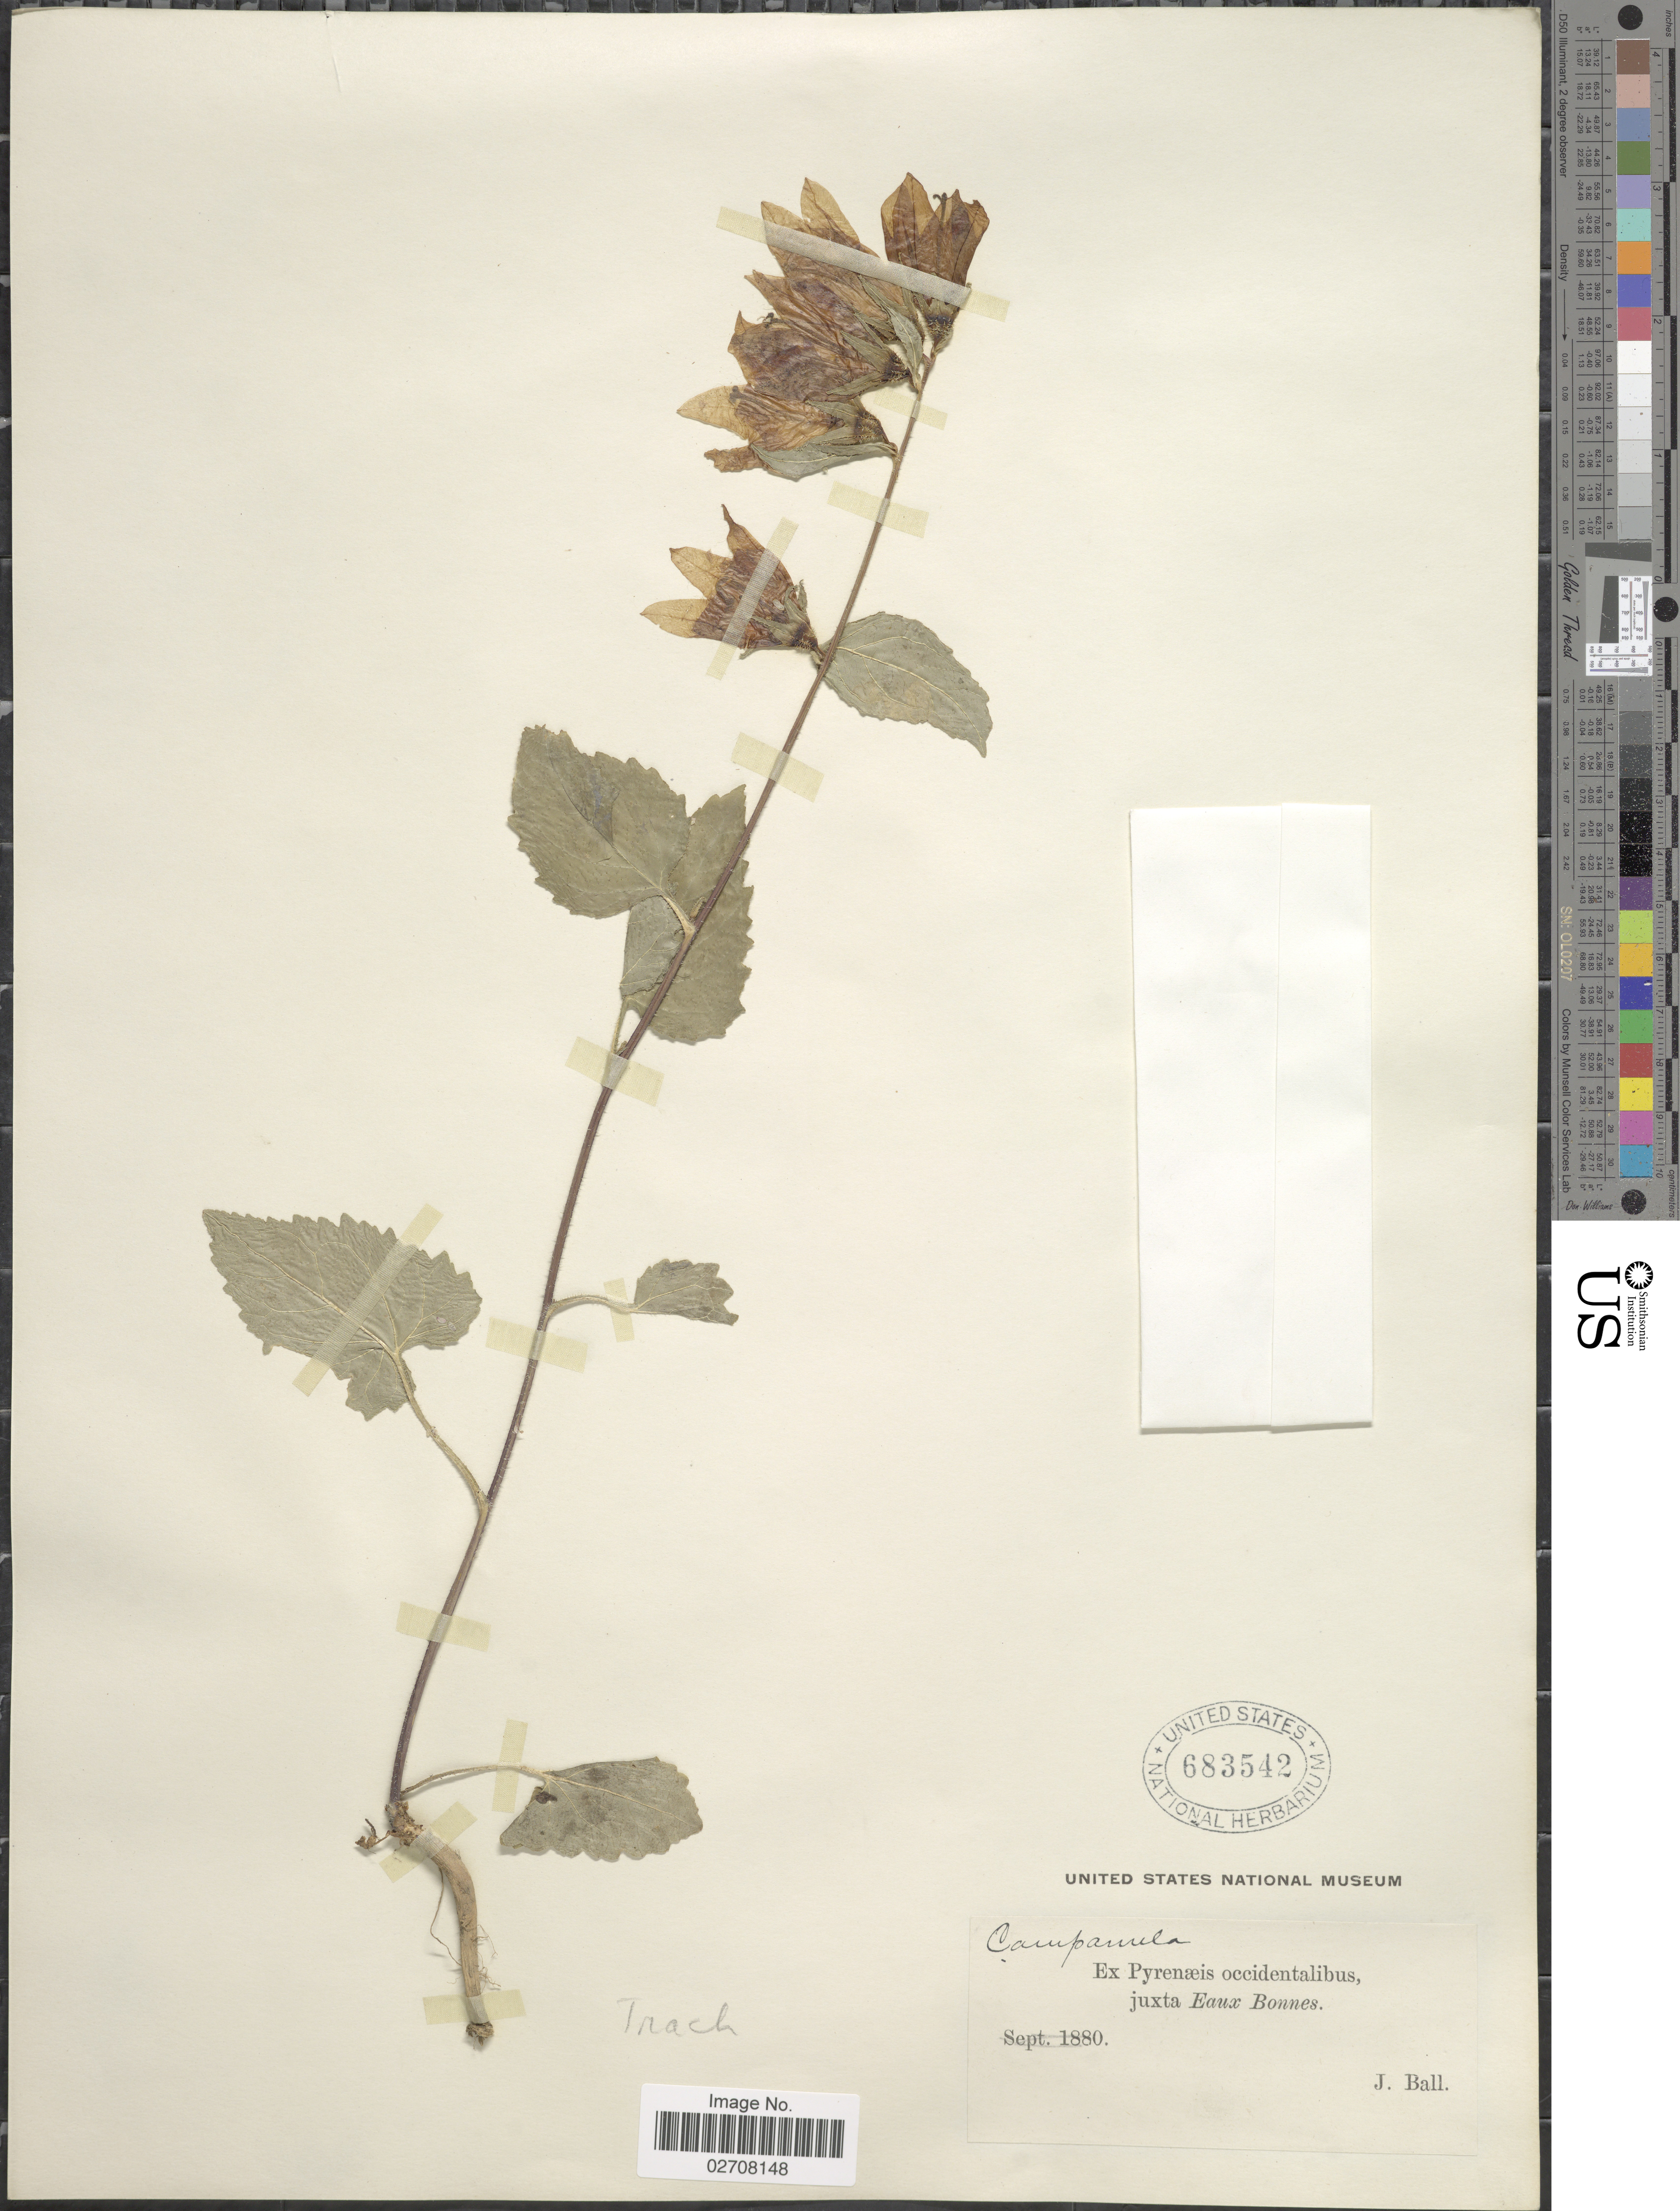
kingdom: Plantae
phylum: Tracheophyta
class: Magnoliopsida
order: Asterales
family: Campanulaceae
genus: Campanula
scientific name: Campanula trachelium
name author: L.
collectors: J. Ball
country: France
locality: Pyrenaeis occidentalibus, juxta Eaux Bonnes.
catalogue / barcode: US 683542